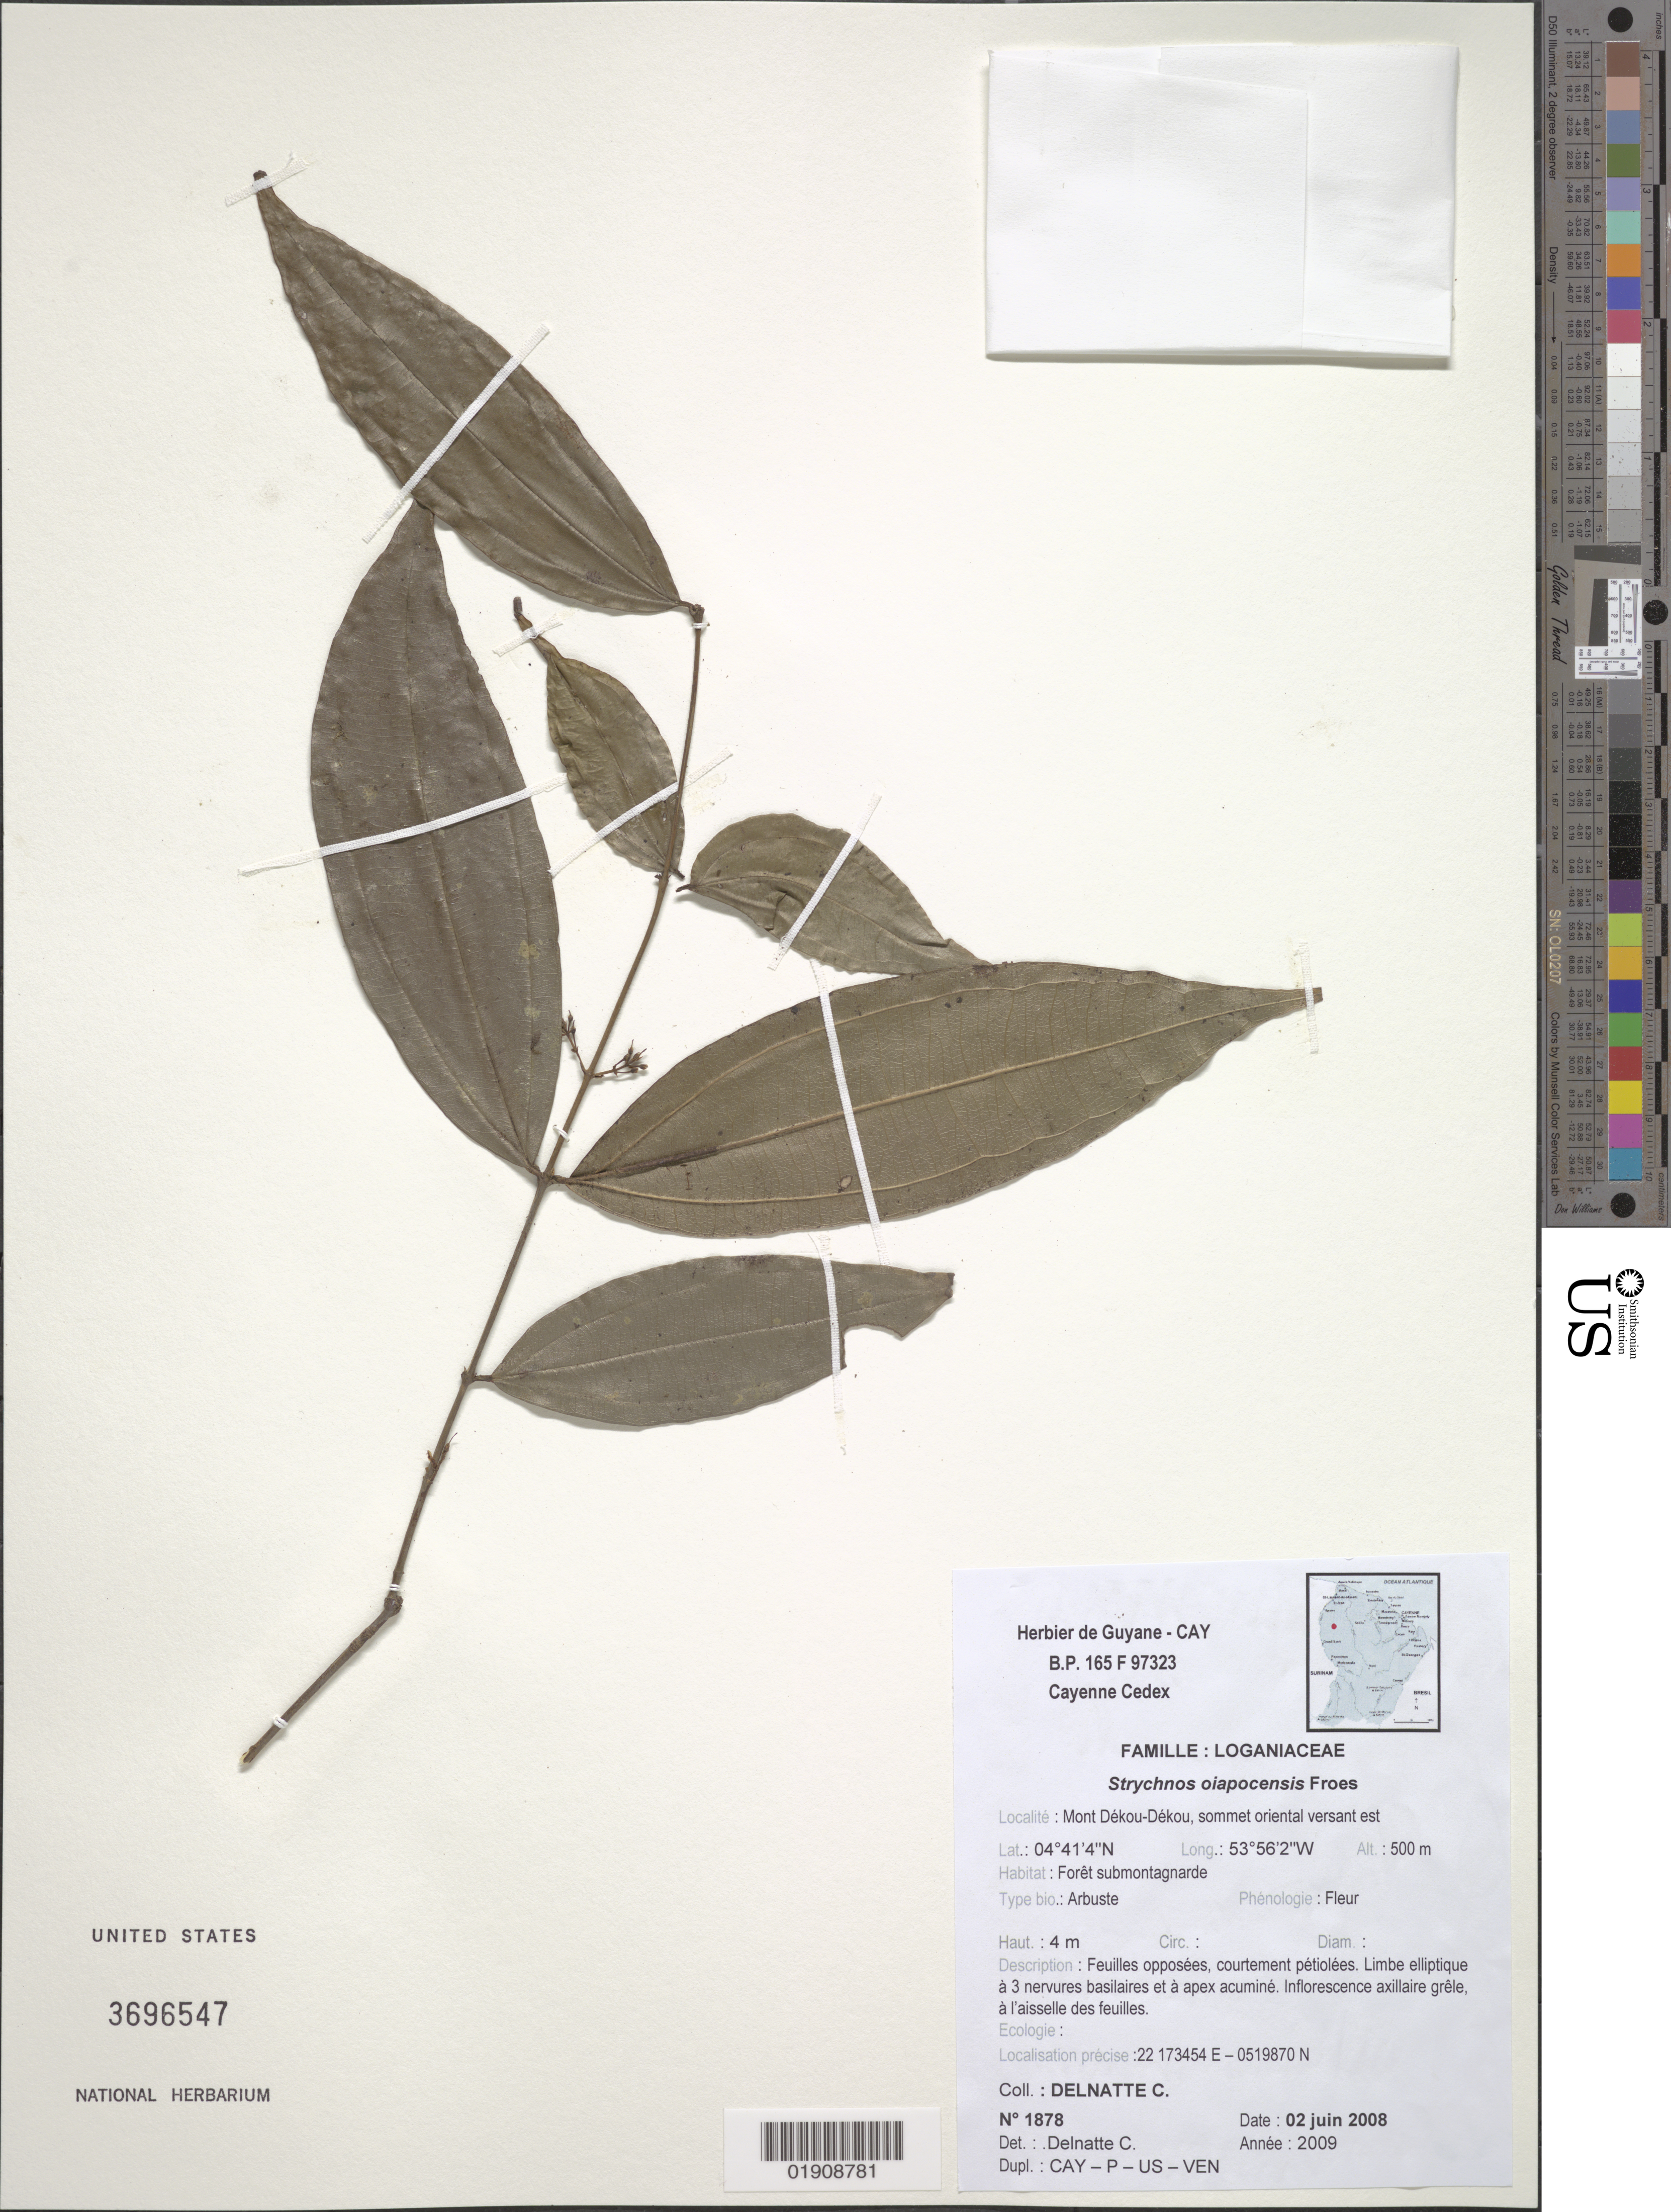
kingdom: Plantae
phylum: Tracheophyta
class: Magnoliopsida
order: Gentianales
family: Loganiaceae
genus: Strychnos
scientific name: Strychnos oiapocensis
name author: Fróes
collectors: C. Delnatte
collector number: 1878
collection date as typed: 2 June 2008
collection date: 2008-06-02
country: French Guiana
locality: Mont Dekou-Dekou, sommet oriental versant est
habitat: Foret submontagnarde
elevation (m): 500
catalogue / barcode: US 3696547